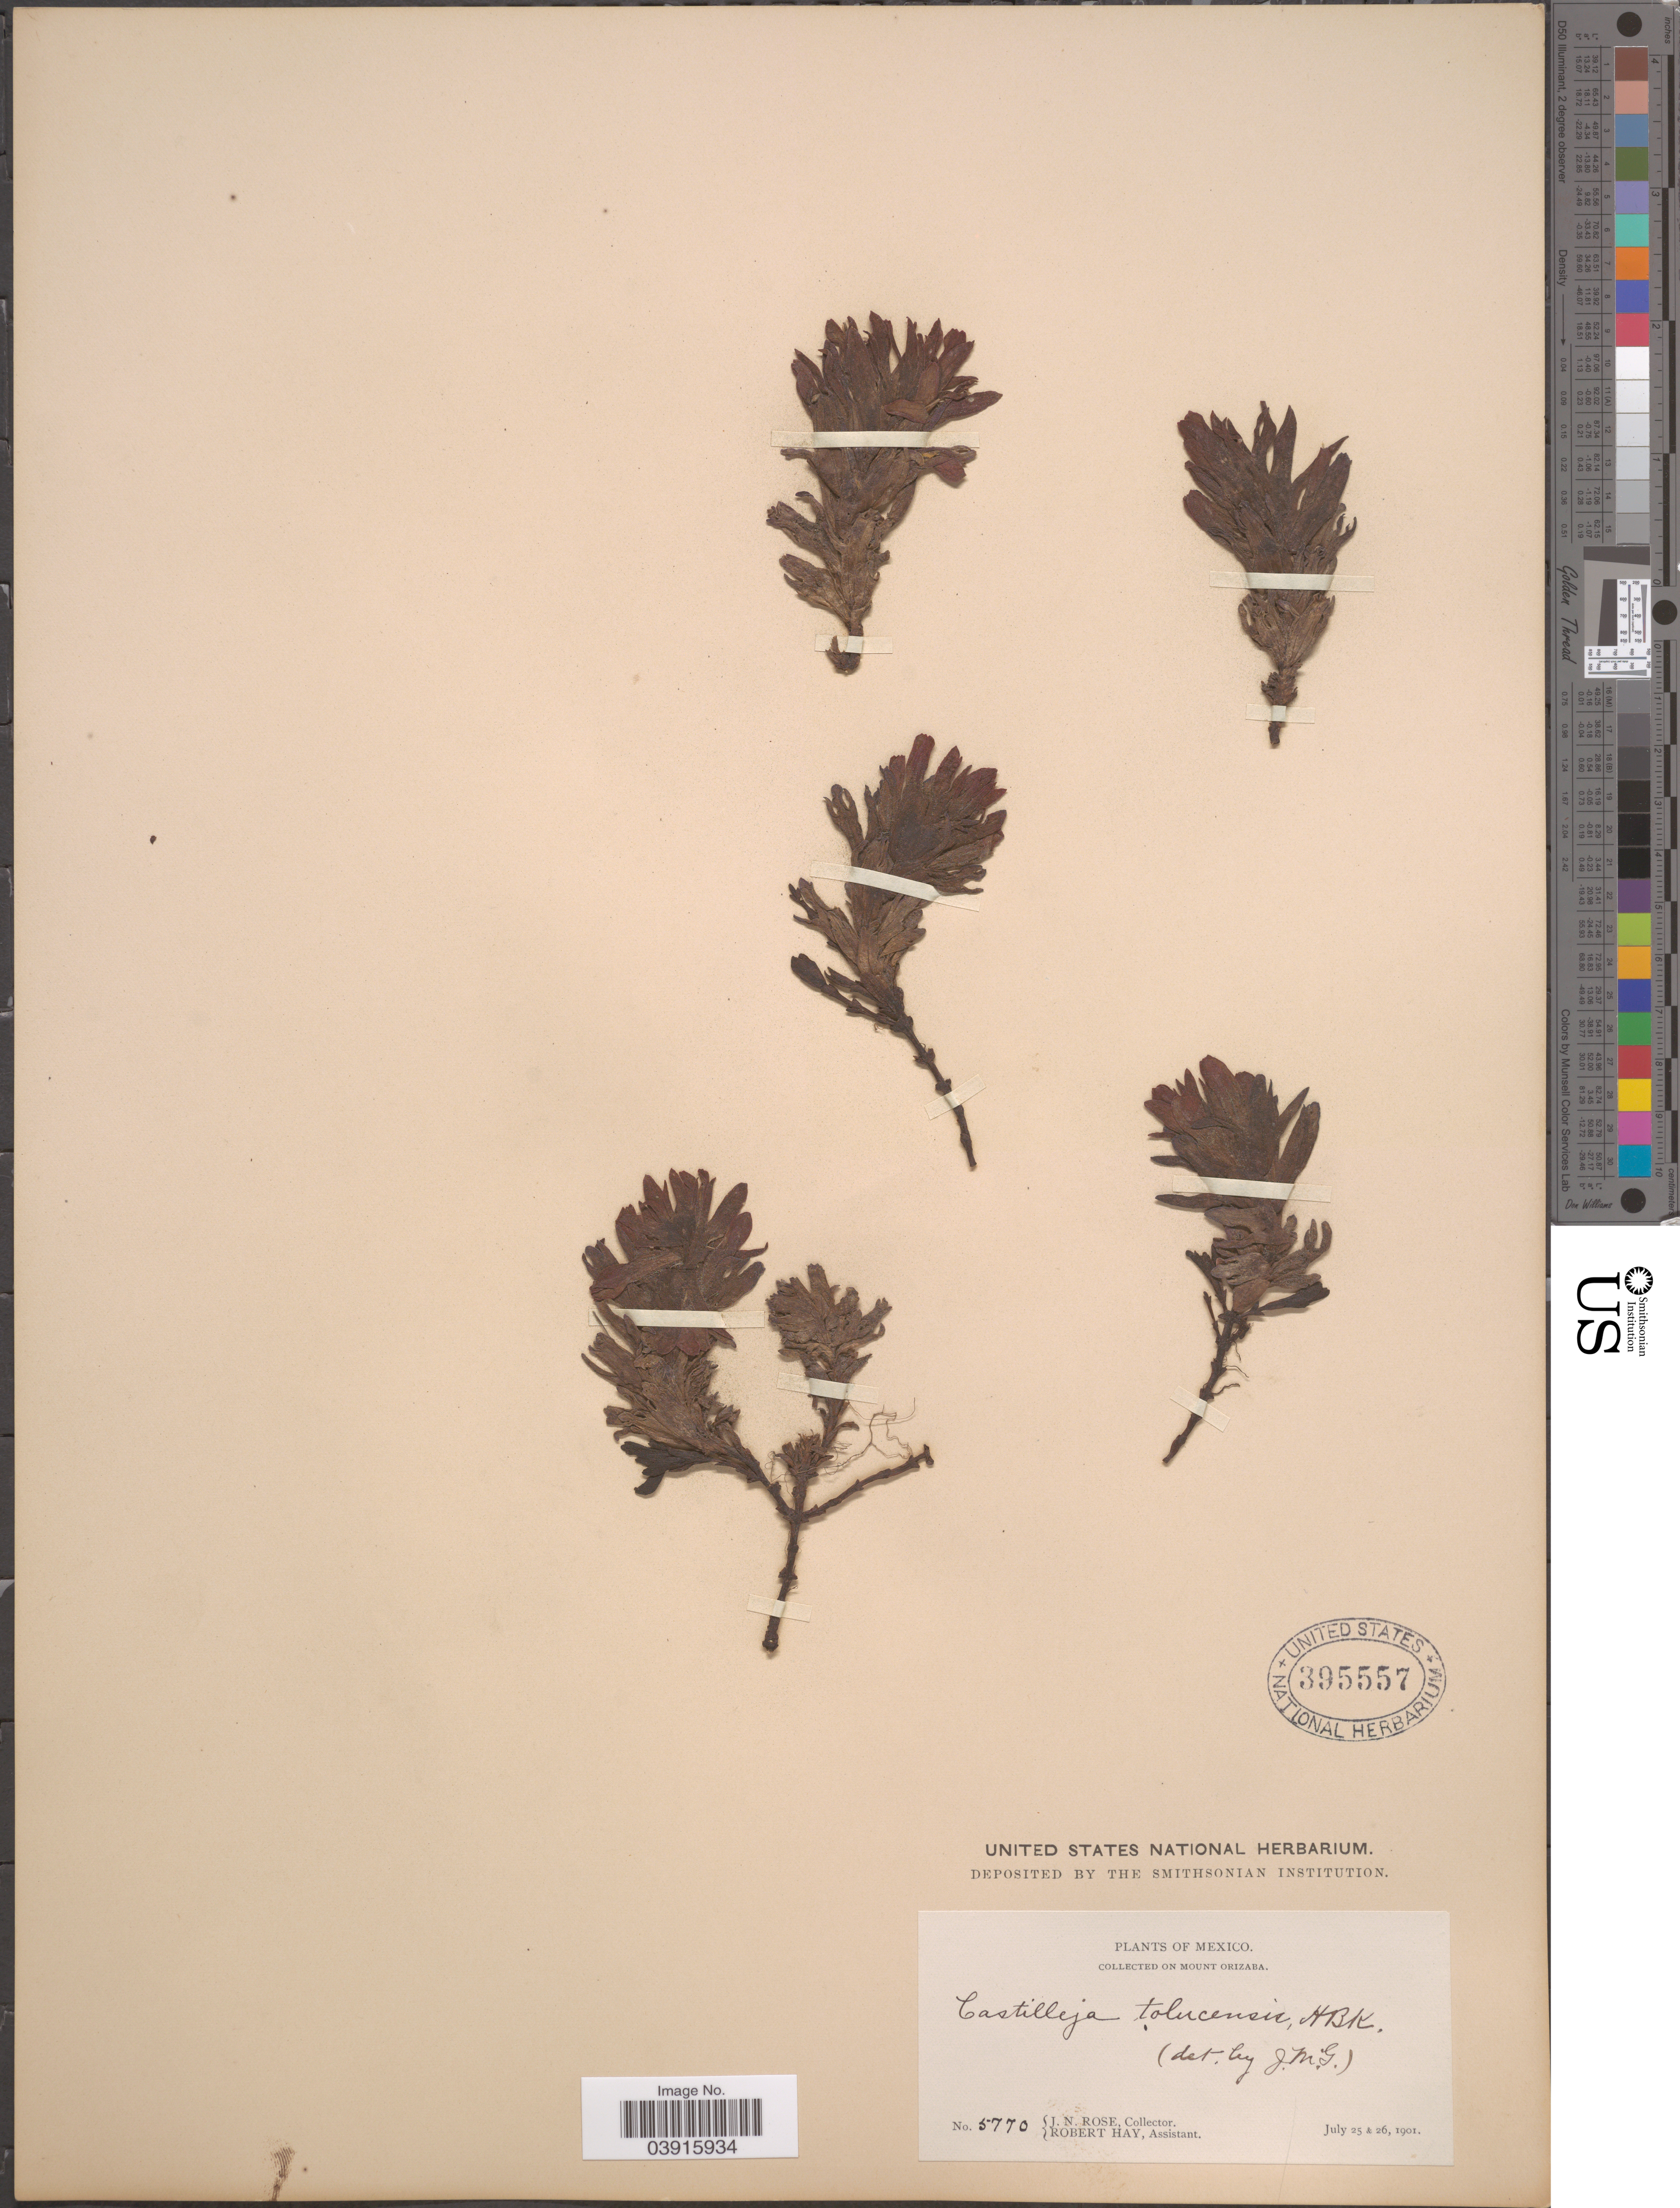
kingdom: Plantae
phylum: Tracheophyta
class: Magnoliopsida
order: Lamiales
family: Orobanchaceae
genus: Castilleja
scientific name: Castilleja toluccensis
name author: Kunth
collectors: J. N. Rose & R. Hay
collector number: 5770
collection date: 1901-07-25/1901-07-26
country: Mexico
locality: On Mount Orizaba.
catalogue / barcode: US 395557